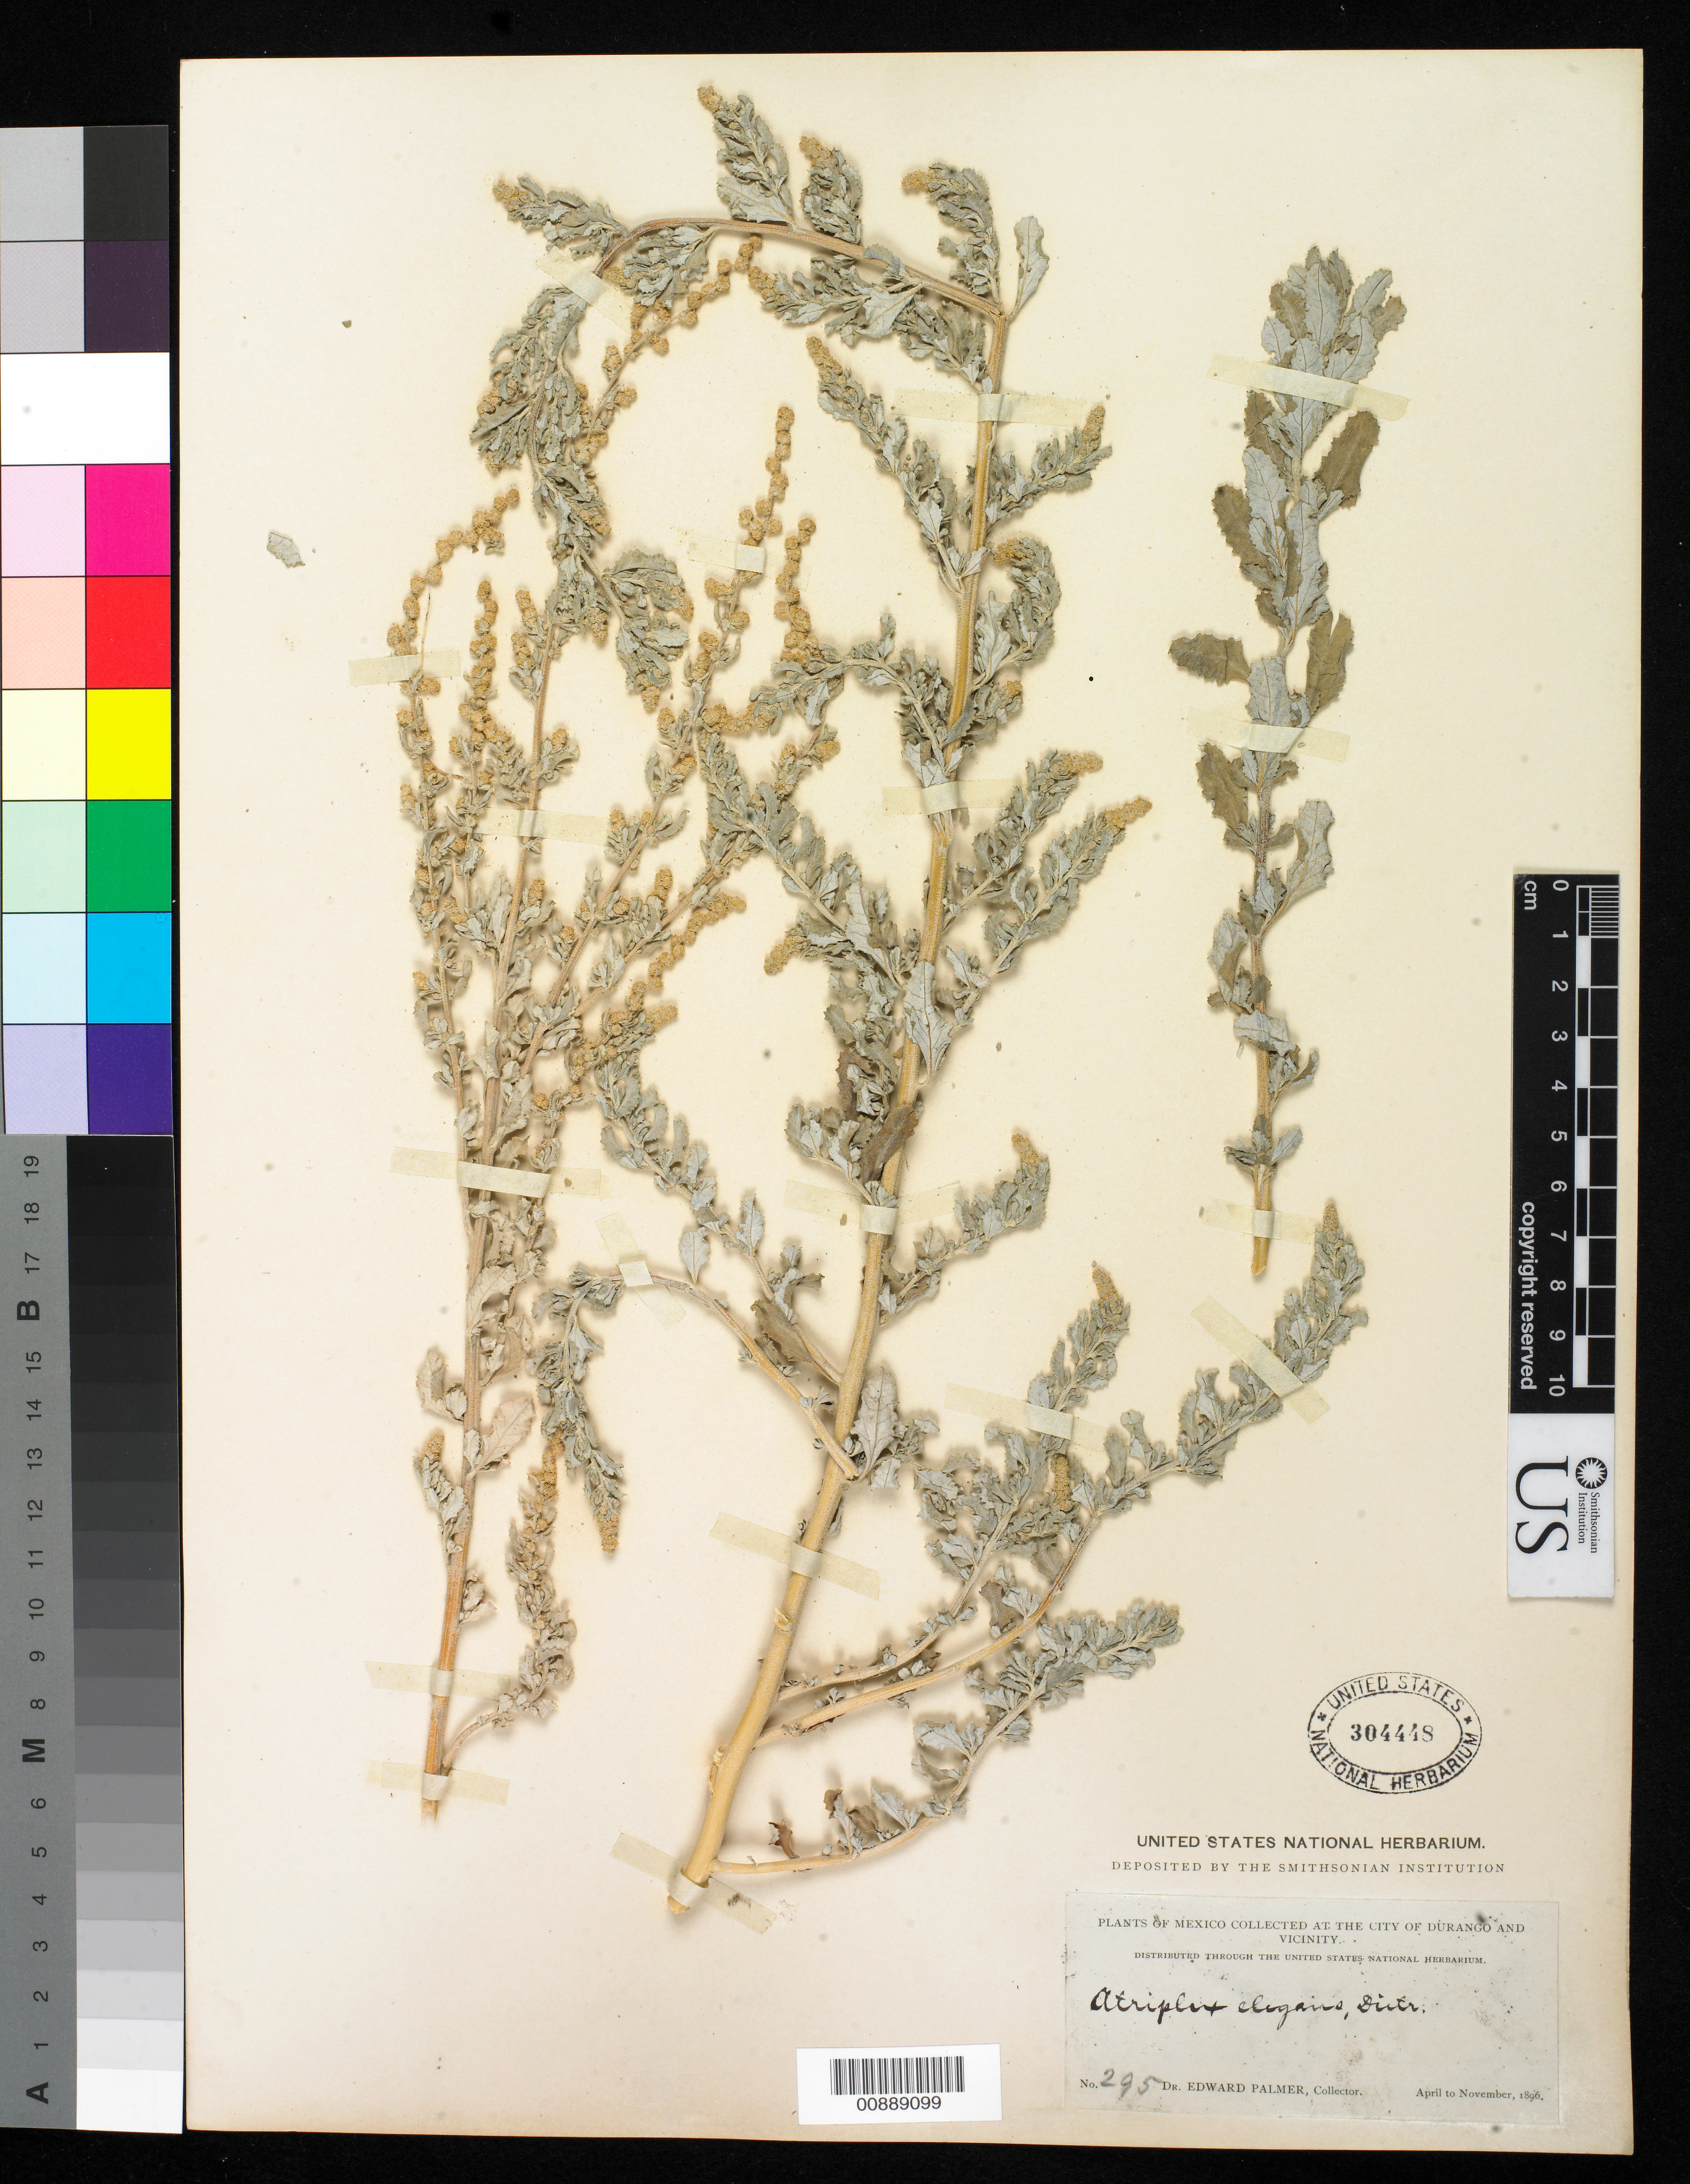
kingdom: Plantae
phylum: Tracheophyta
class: Magnoliopsida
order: Caryophyllales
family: Amaranthaceae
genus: Atriplex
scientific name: Atriplex elegans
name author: (Moq.) D. Dietr.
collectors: E. Palmer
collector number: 295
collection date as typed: Apr 1896 to -- Nov 1896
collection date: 1896-04/1896-11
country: Mexico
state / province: Durango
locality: City of Durango and vicinity.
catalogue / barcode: US 304448